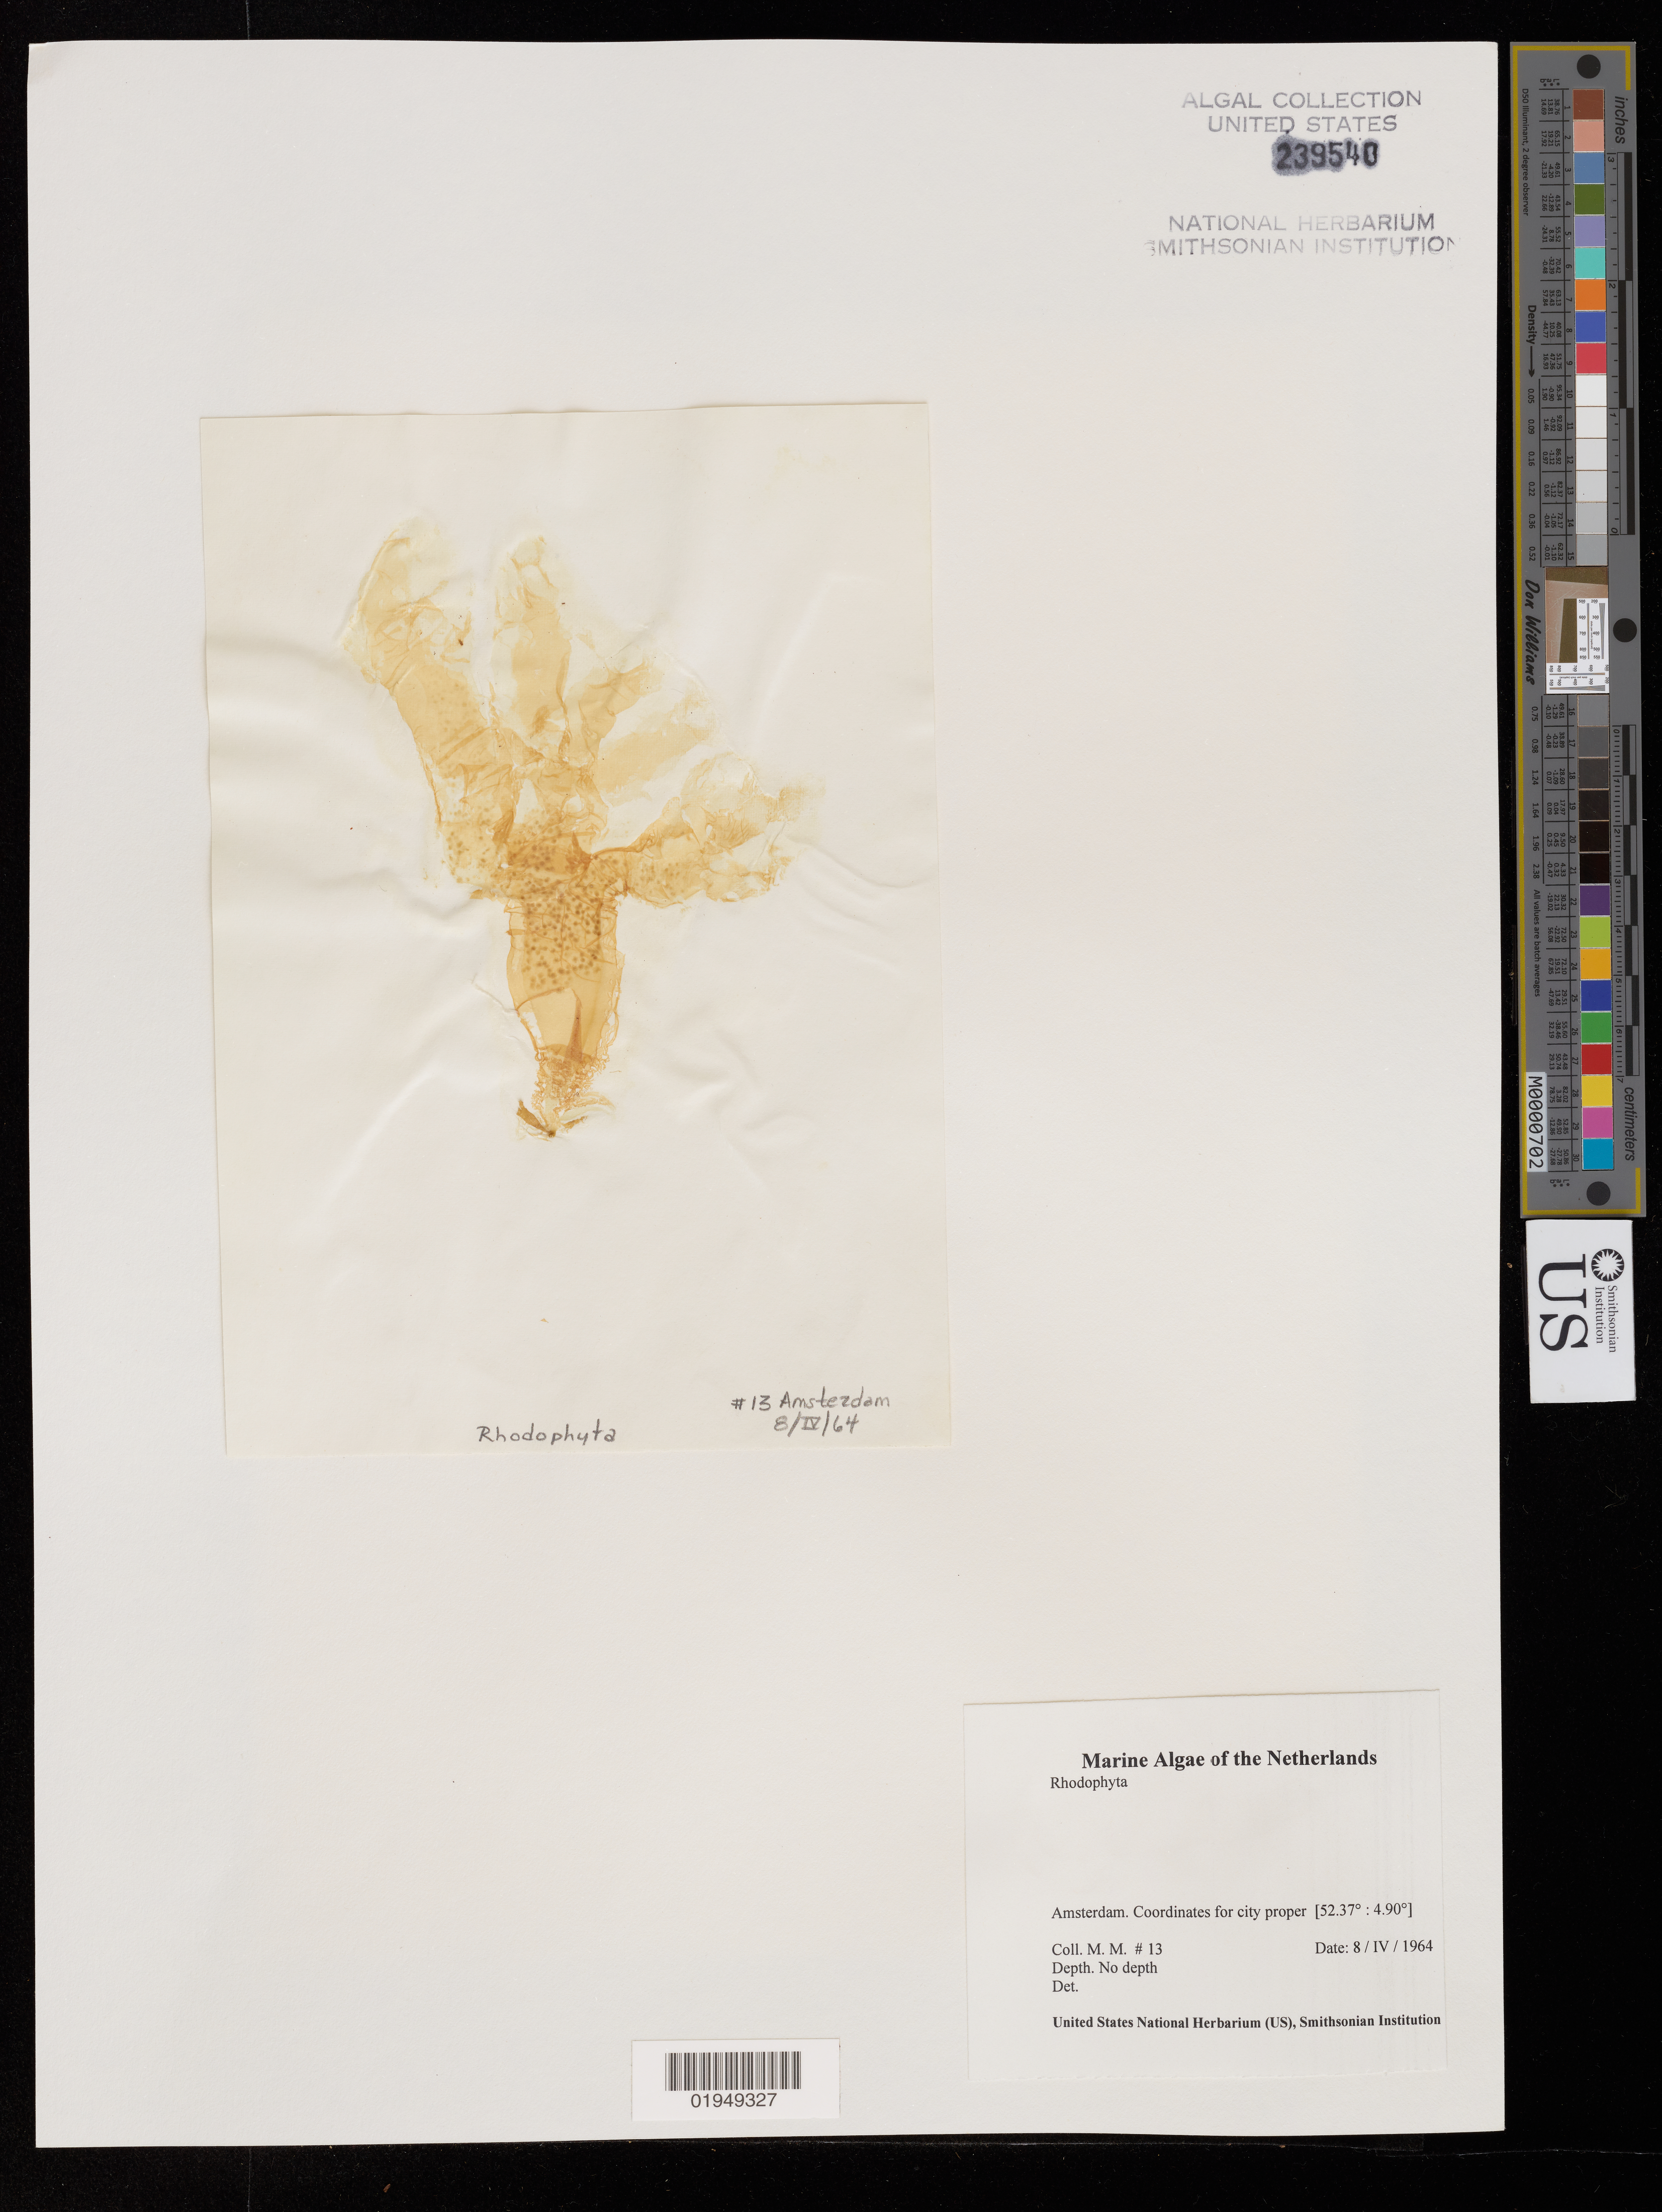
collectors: M. M.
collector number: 13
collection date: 1964-04-08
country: Netherlands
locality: Amsterdam. Coordinates for city proper [52.37° : 4.90°]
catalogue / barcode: US 239540